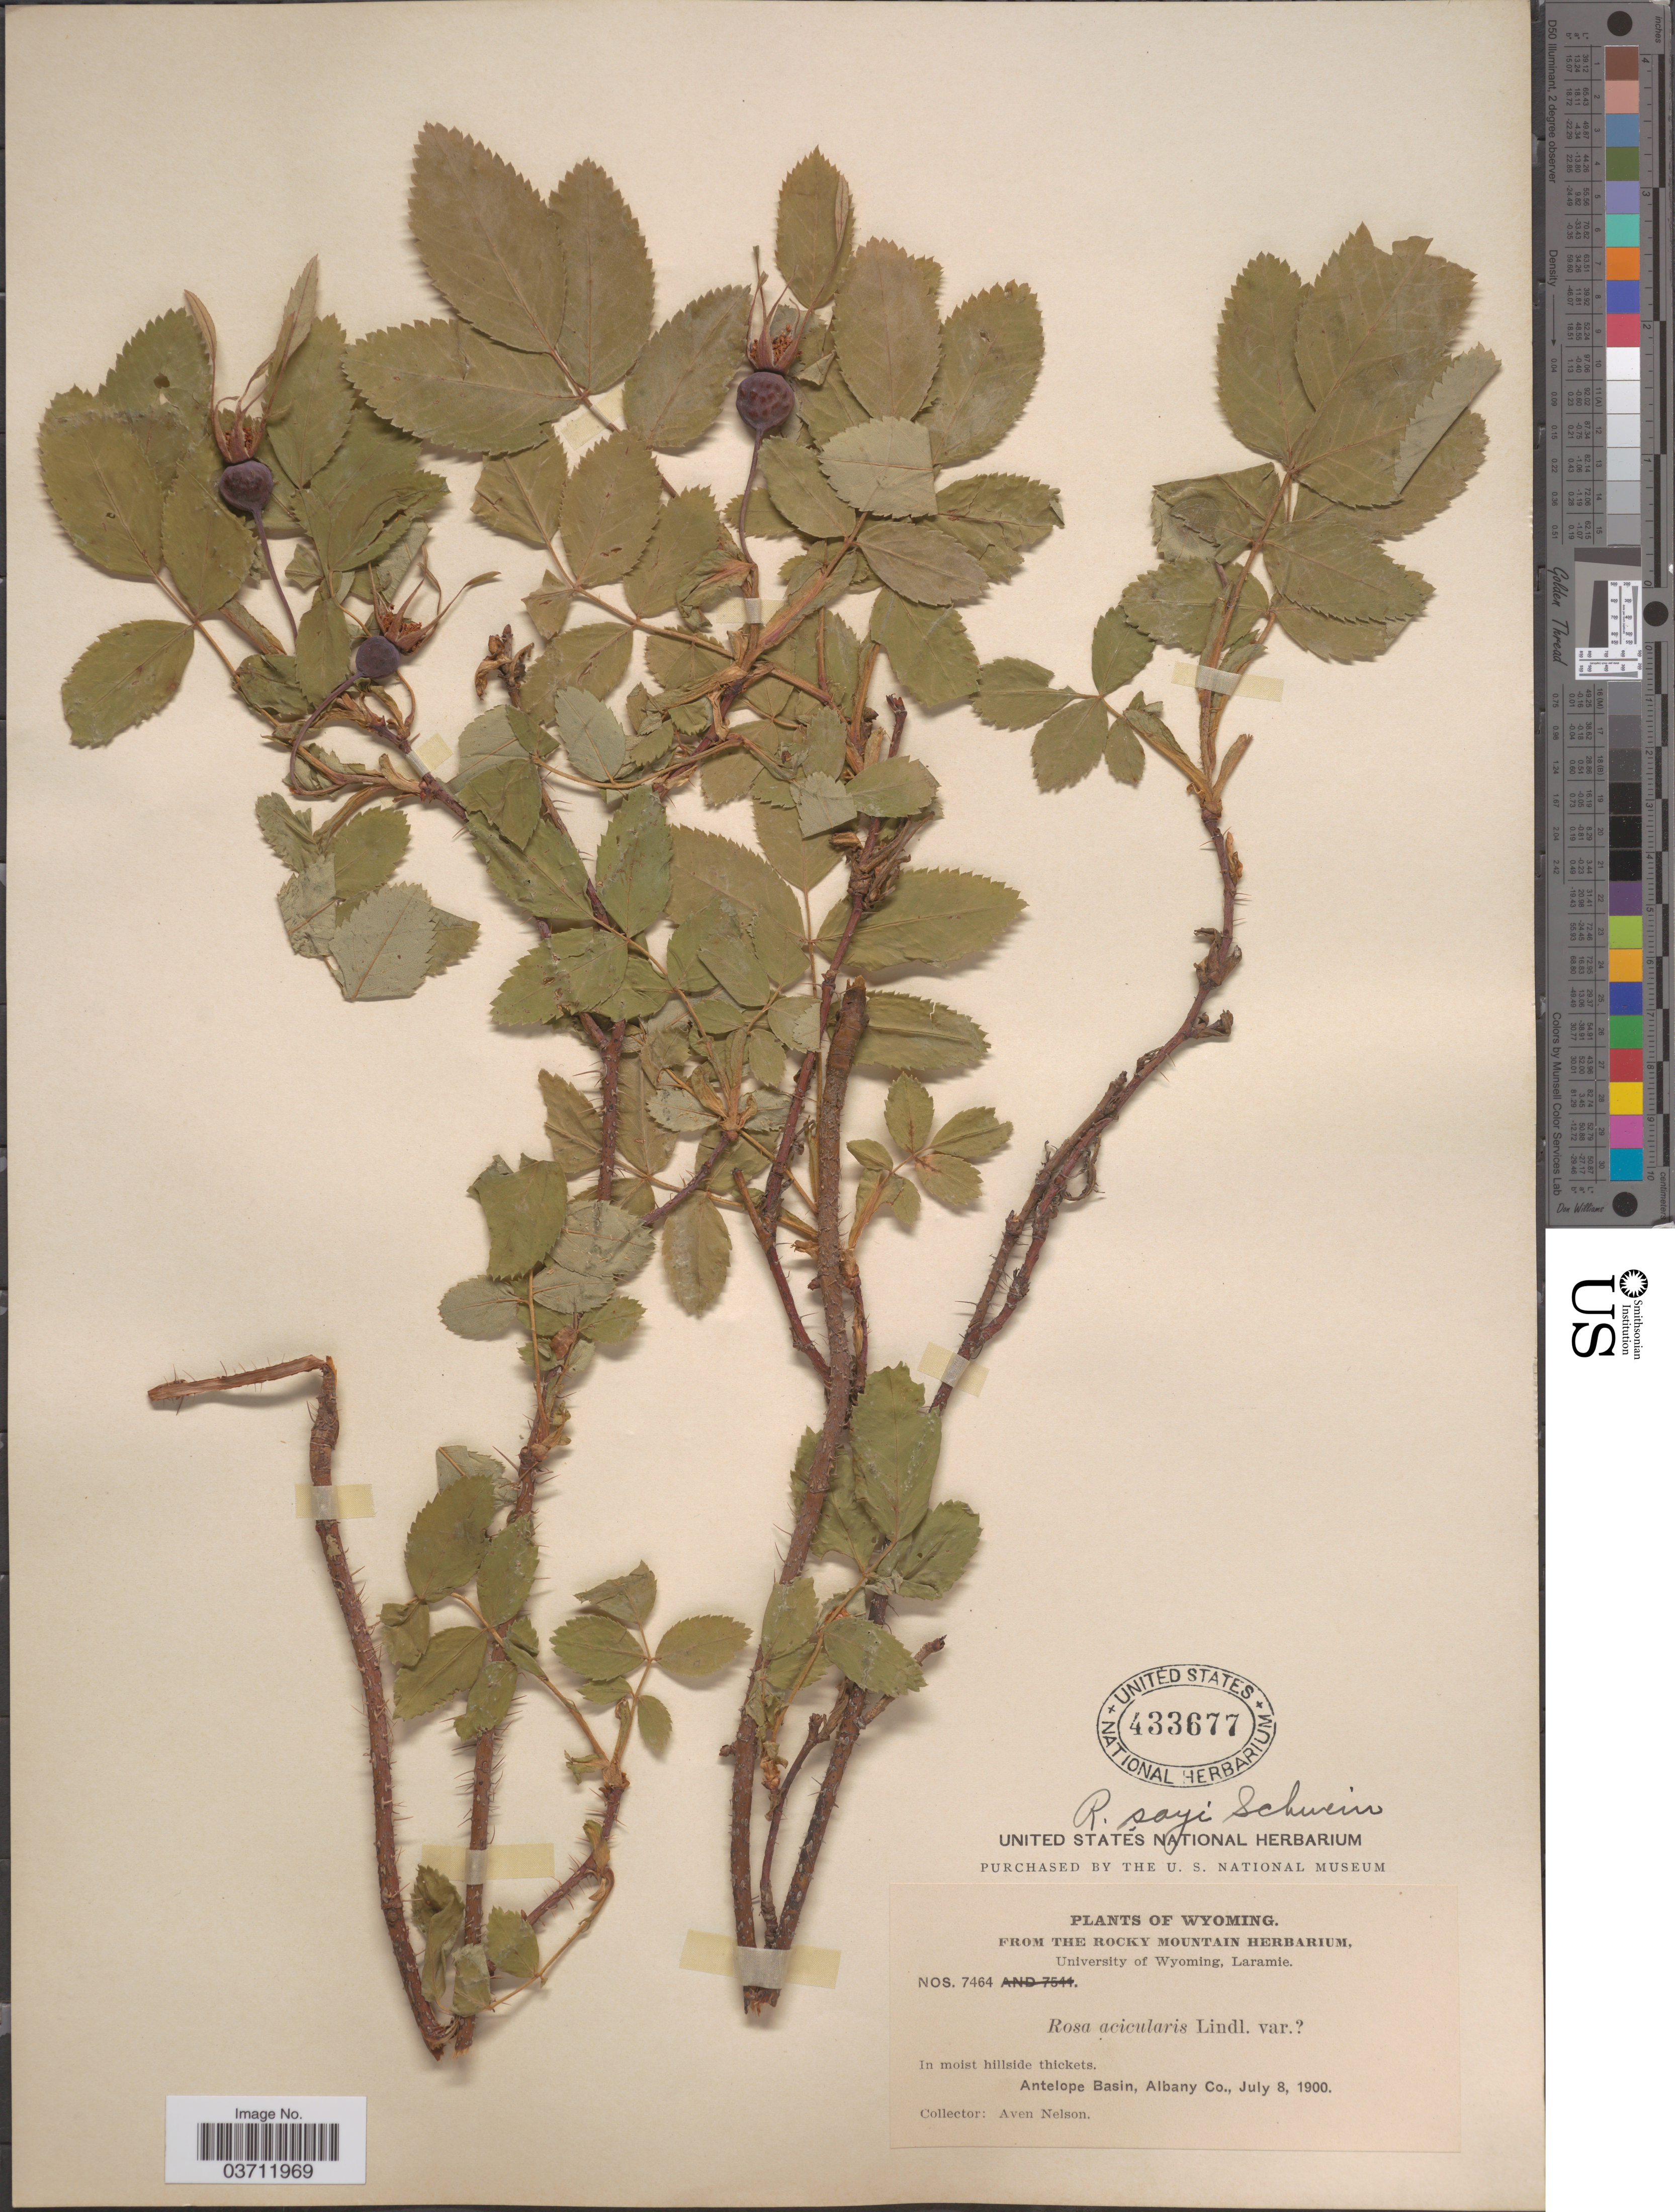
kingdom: Plantae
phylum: Tracheophyta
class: Magnoliopsida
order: Rosales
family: Rosaceae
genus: Rosa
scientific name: Rosa sayi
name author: Schwein.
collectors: A. Nelson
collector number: NOS.7464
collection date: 1900-07-08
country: United States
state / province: Wyoming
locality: Antelope Basin, Albany Co.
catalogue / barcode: US 433677